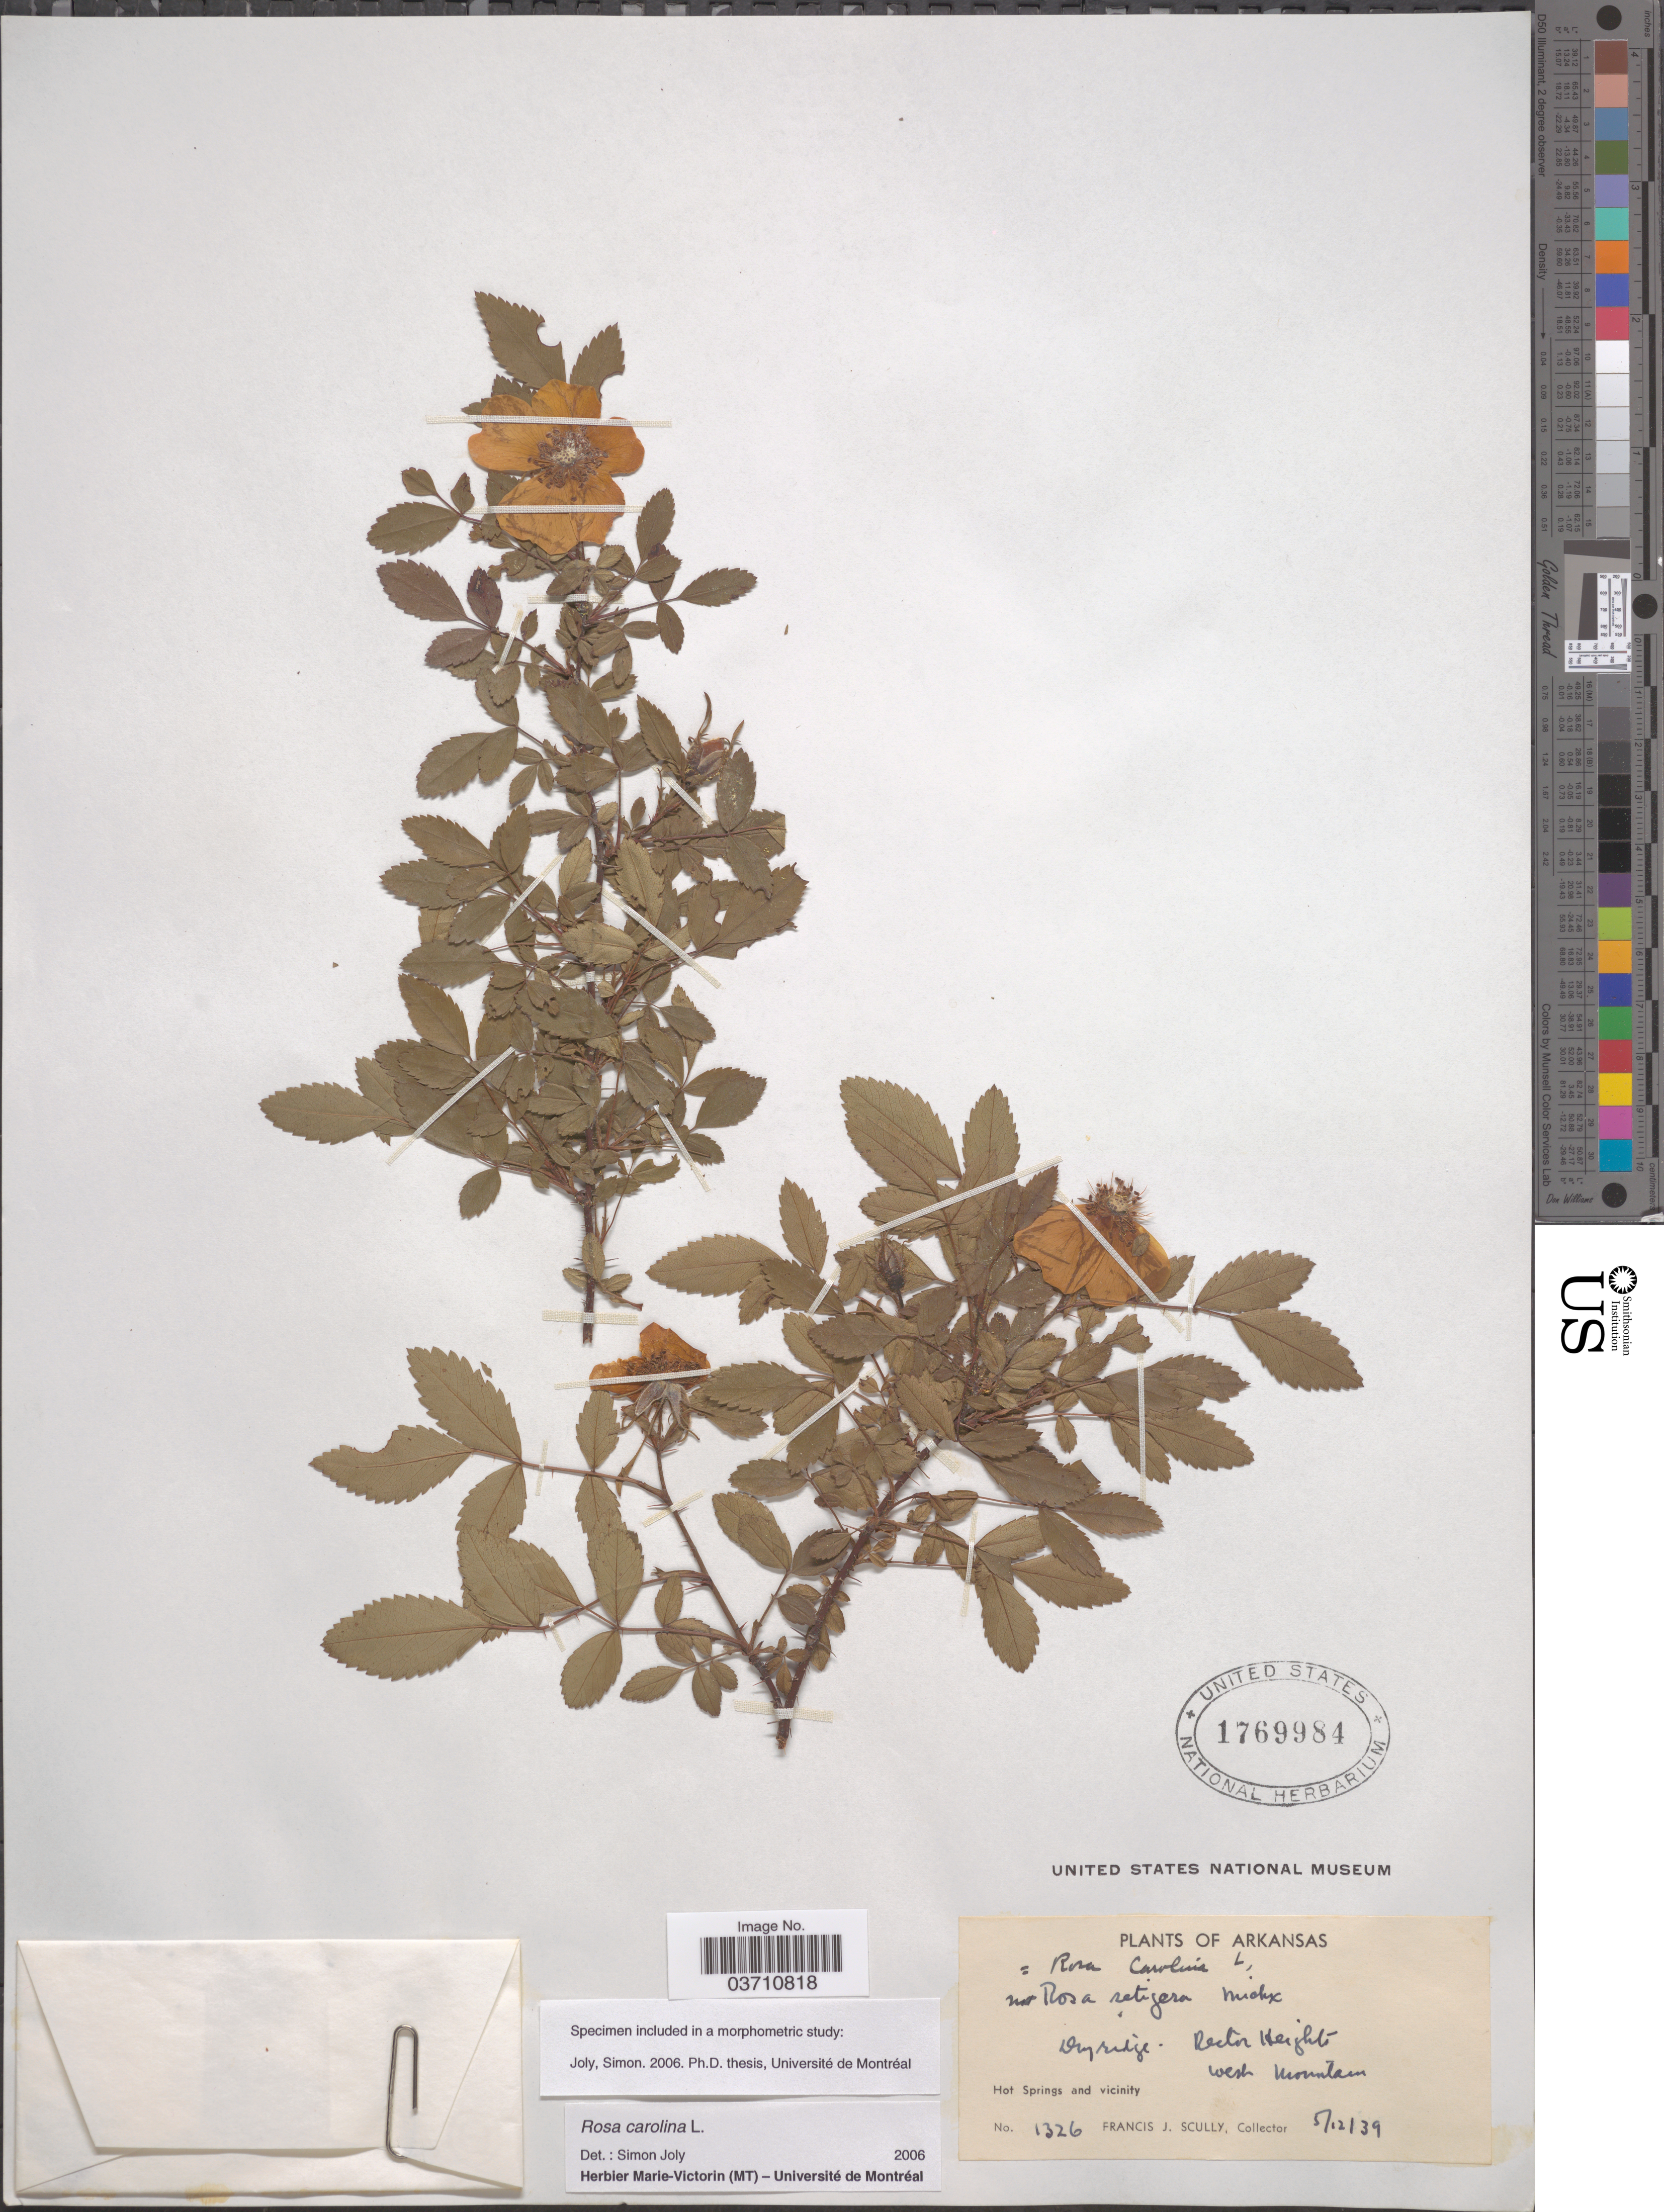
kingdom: Plantae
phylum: Tracheophyta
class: Magnoliopsida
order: Rosales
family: Rosaceae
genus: Rosa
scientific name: Rosa carolina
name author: L.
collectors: F. J. Scully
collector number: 1326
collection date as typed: Transcribed d/m/y: 12/5/39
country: United States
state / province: Arkansas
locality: Rector Heights. west Mountain. Hot Springs and vicinity.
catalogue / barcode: US 1769984